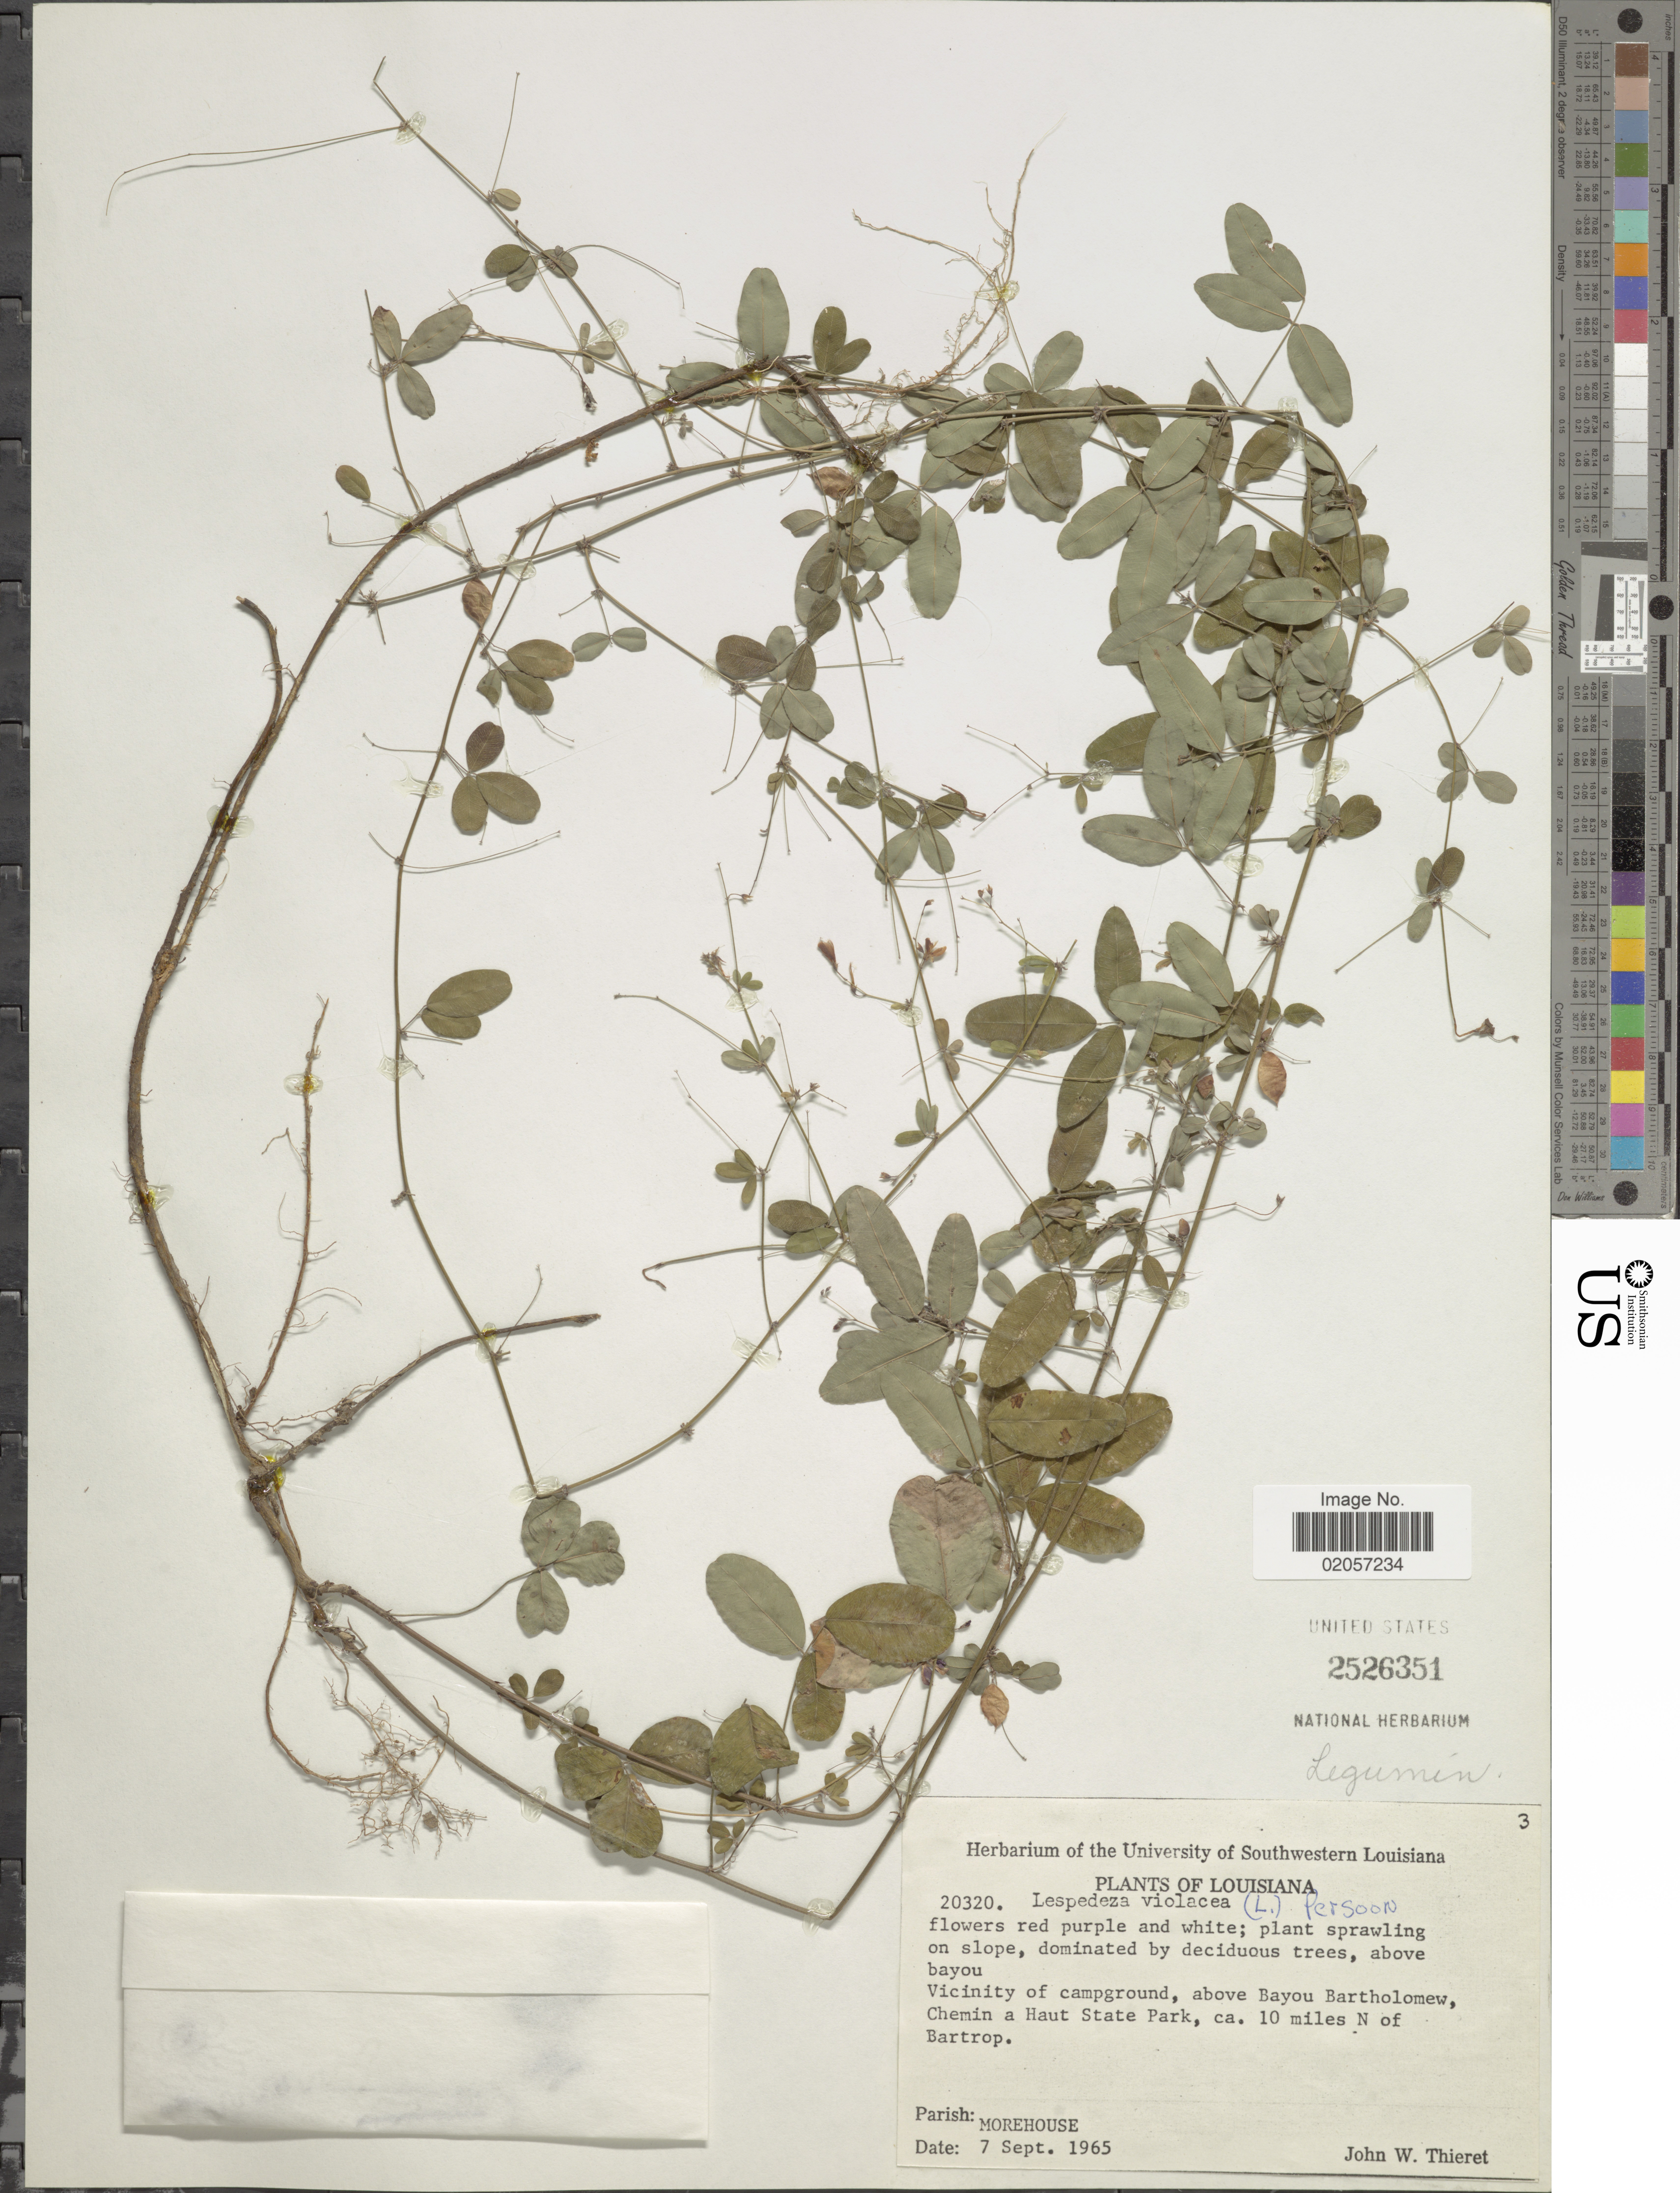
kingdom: Plantae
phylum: Tracheophyta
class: Magnoliopsida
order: Fabales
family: Fabaceae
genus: Lespedeza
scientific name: Lespedeza violacea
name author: (L.) Pers.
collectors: J. W. Thieret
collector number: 20320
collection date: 1965-09-07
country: United States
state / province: Louisiana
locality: Louisiana, Vicinity of campground, above Bayou bartholomew, Chemin a Haut State Park, ca. 10 miles N of Bartrop. Parish: Morehouse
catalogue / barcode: US 2526351